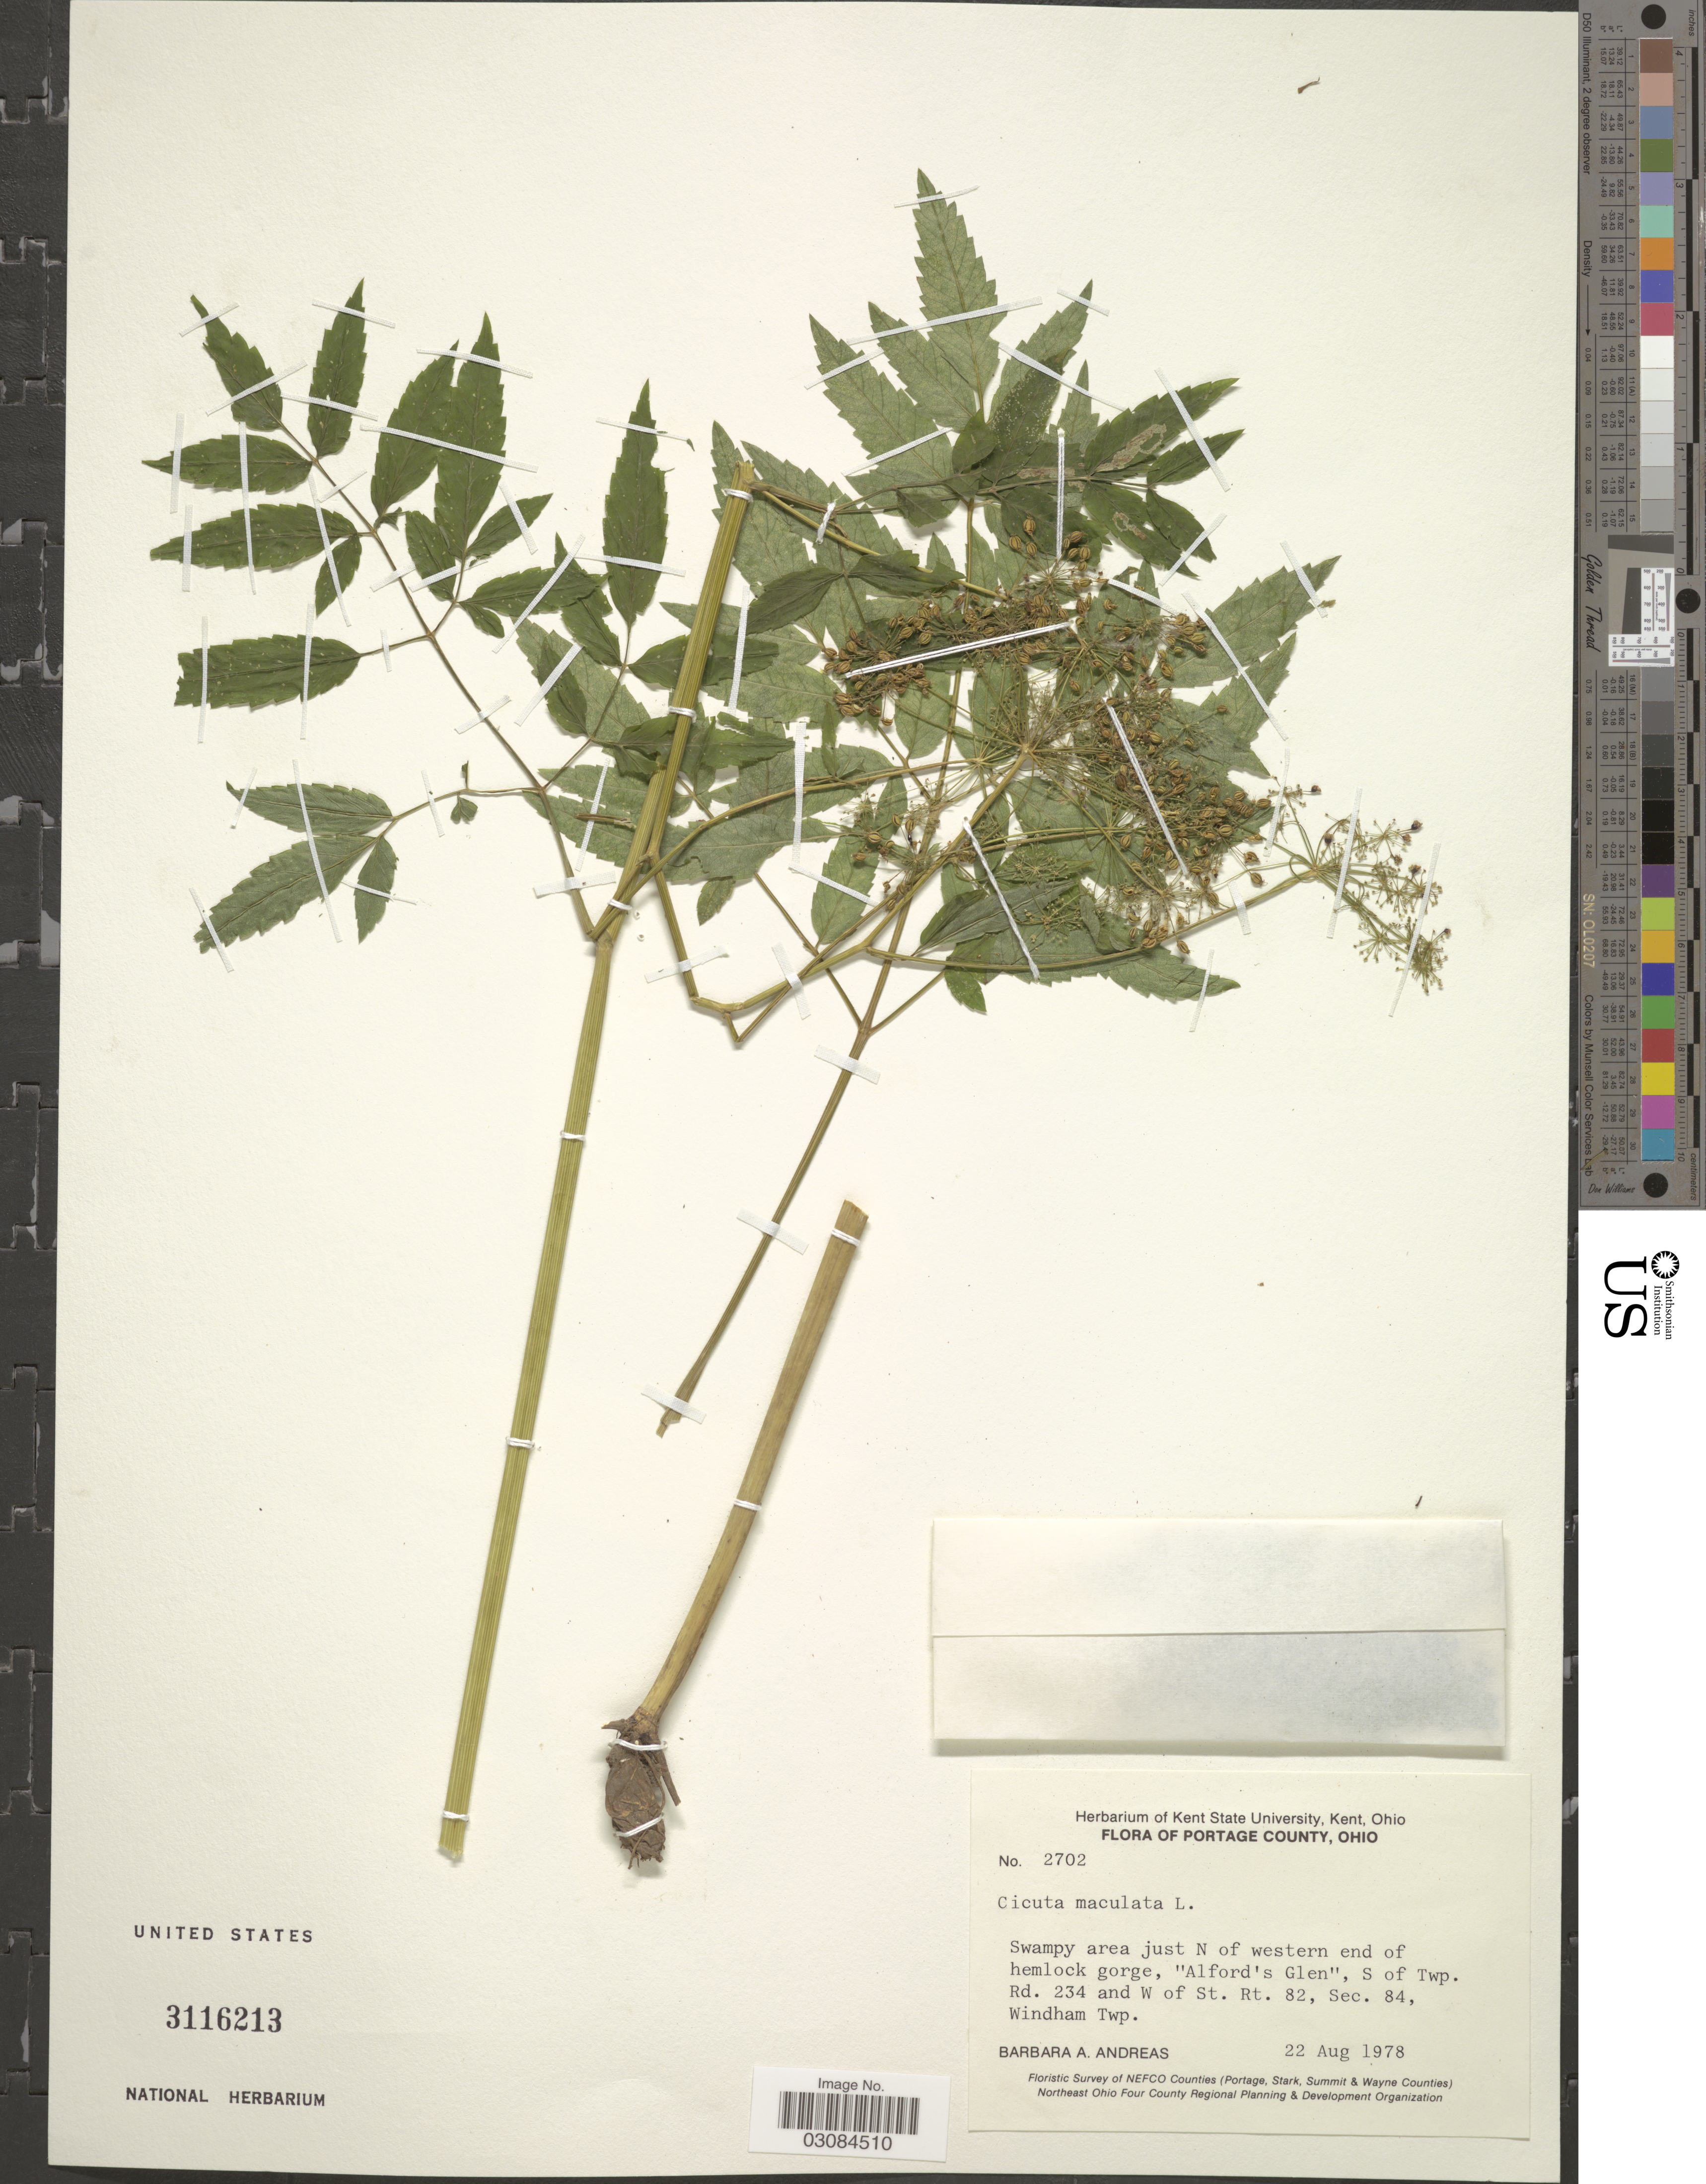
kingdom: Plantae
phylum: Tracheophyta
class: Magnoliopsida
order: Apiales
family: Apiaceae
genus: Cicuta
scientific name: Cicuta maculata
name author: L.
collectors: B. A. Andreas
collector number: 2702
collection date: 1978-08-22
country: United States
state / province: Ohio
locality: Portage County. Swampy area just N of western end of hemlock gorge, "Alford's Glen", S of Twp. Rd. 234 and W of St. Rt. 82, Sec. 84, Windham Twp.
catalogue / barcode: US 3116213